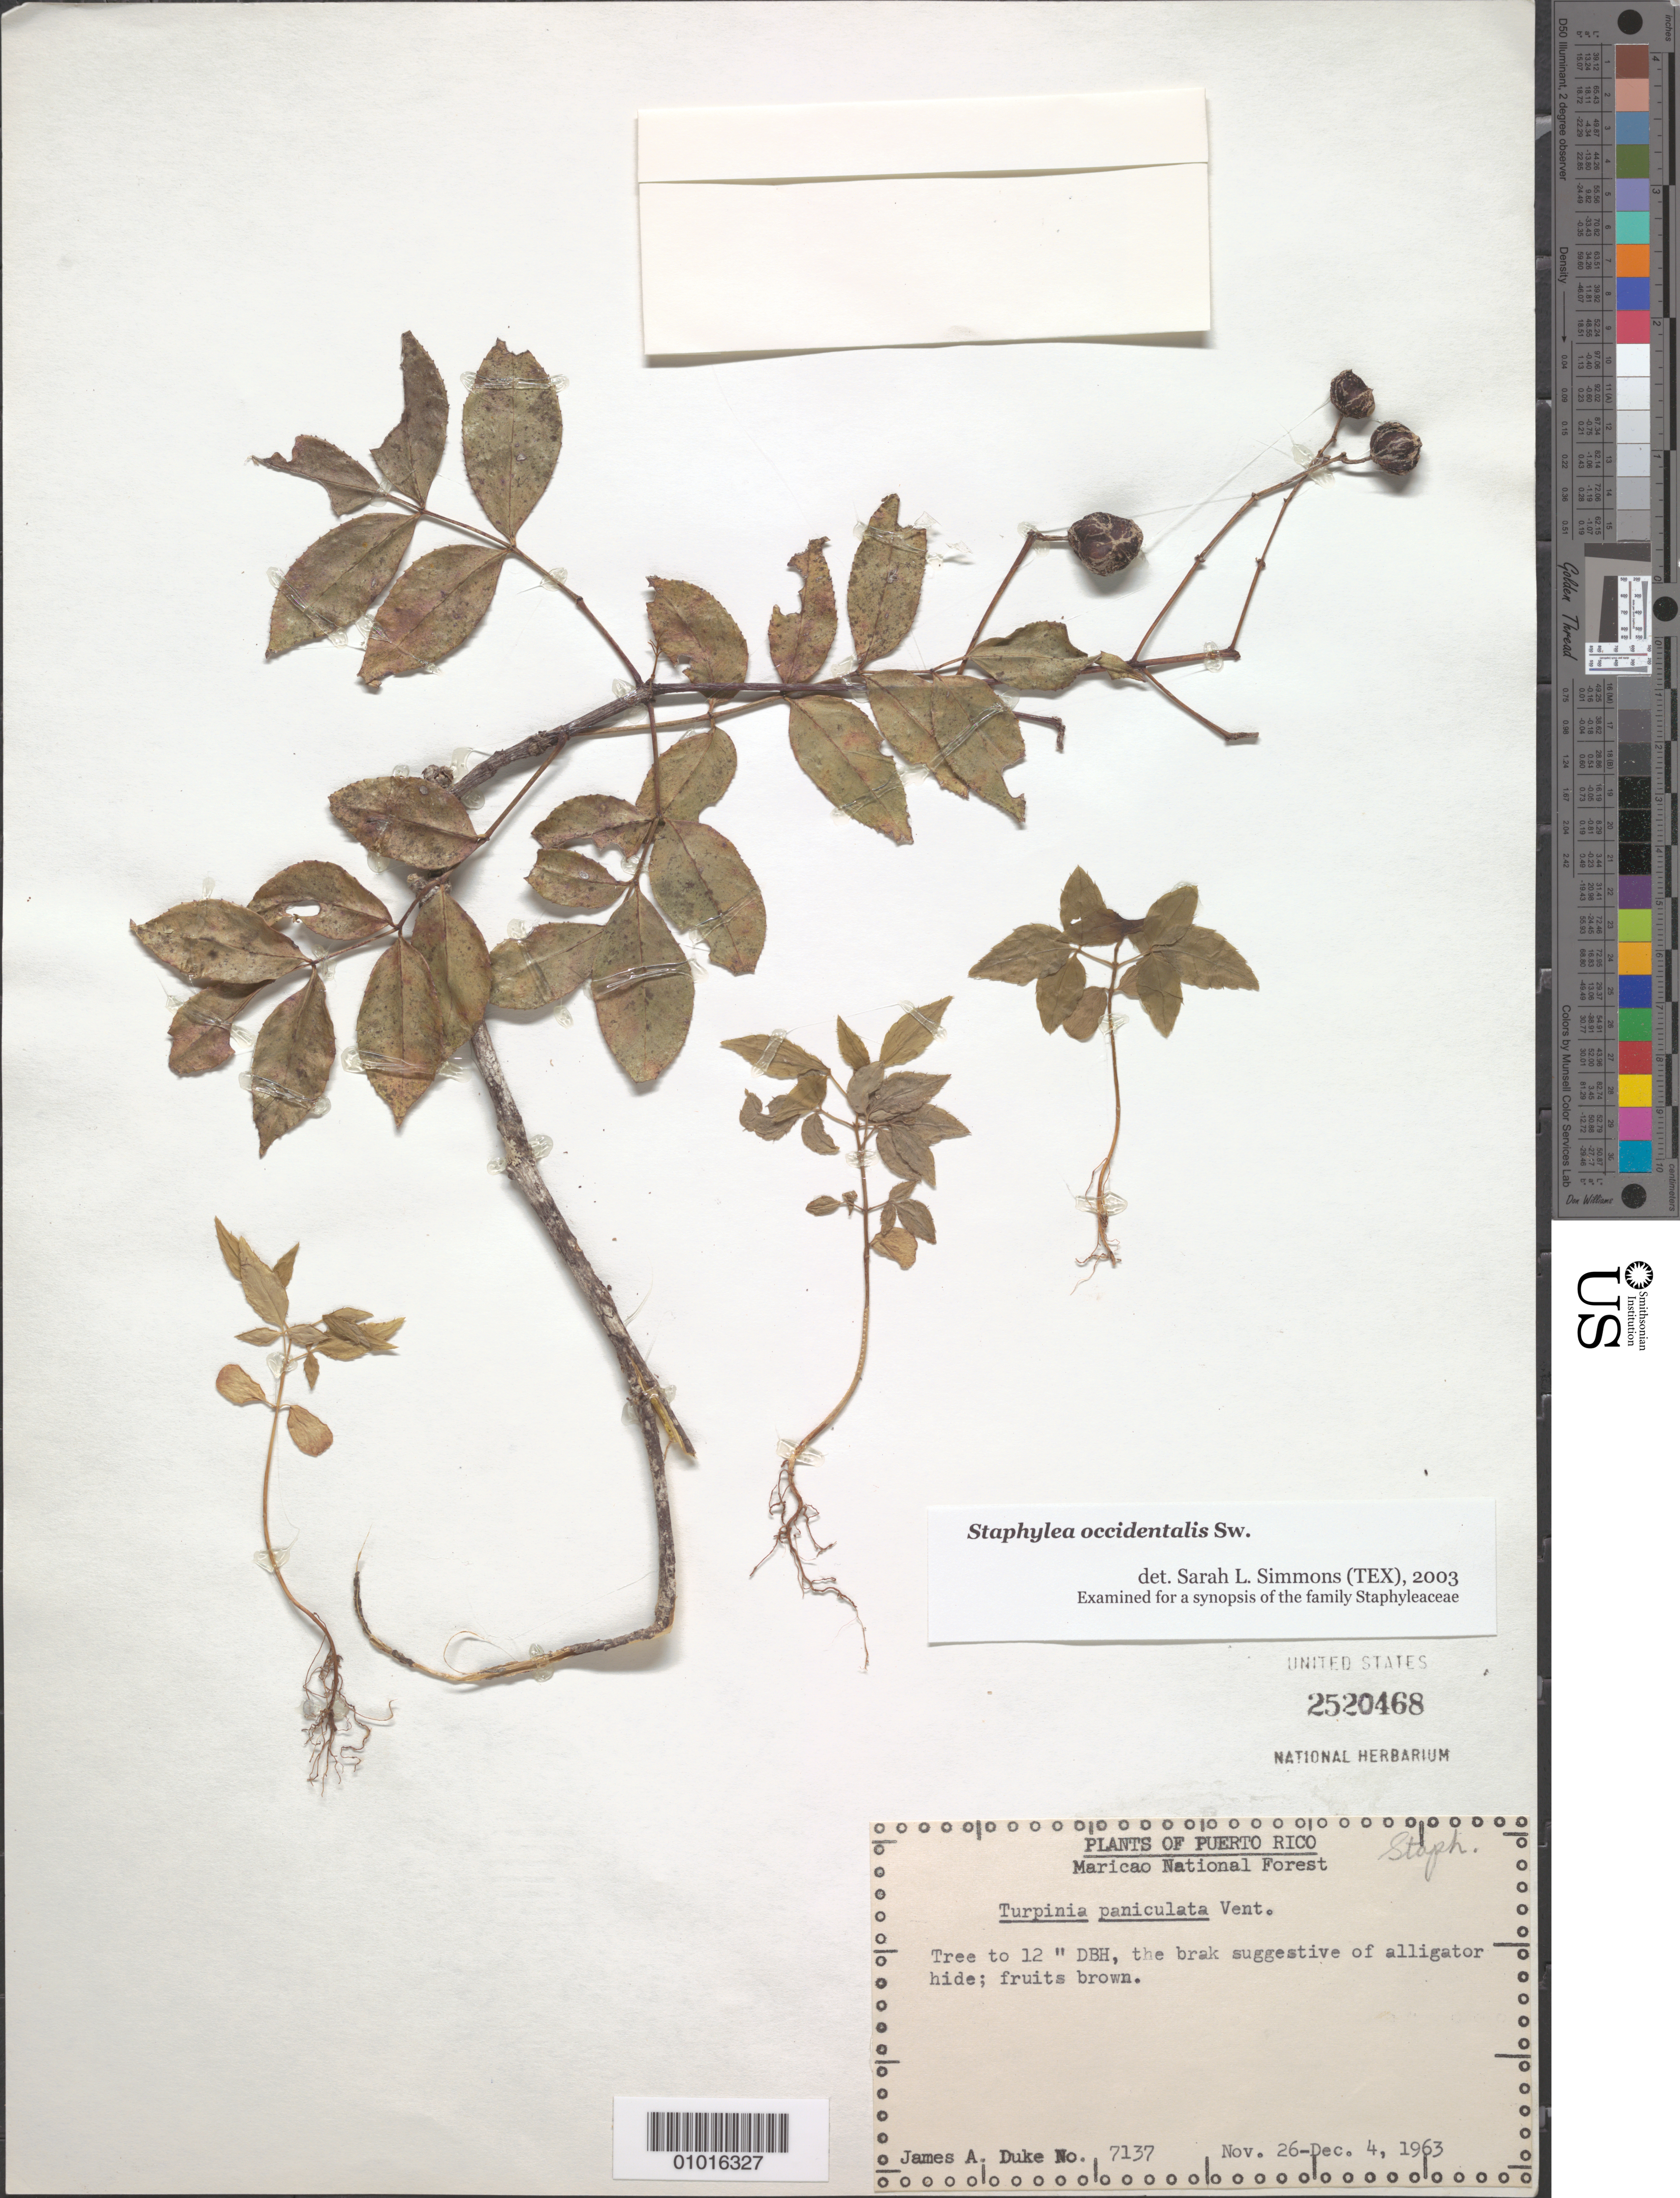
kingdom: Plantae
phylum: Tracheophyta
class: Magnoliopsida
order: Crossosomatales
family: Staphyleaceae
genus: Staphylea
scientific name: Staphylea occidentalis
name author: Sw.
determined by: Simmons, S. L.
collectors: J. A. Duke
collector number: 7137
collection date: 1963-11-26/1963-12-04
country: Puerto Rico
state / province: Maricao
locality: Maricao National Forest.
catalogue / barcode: US 2520468